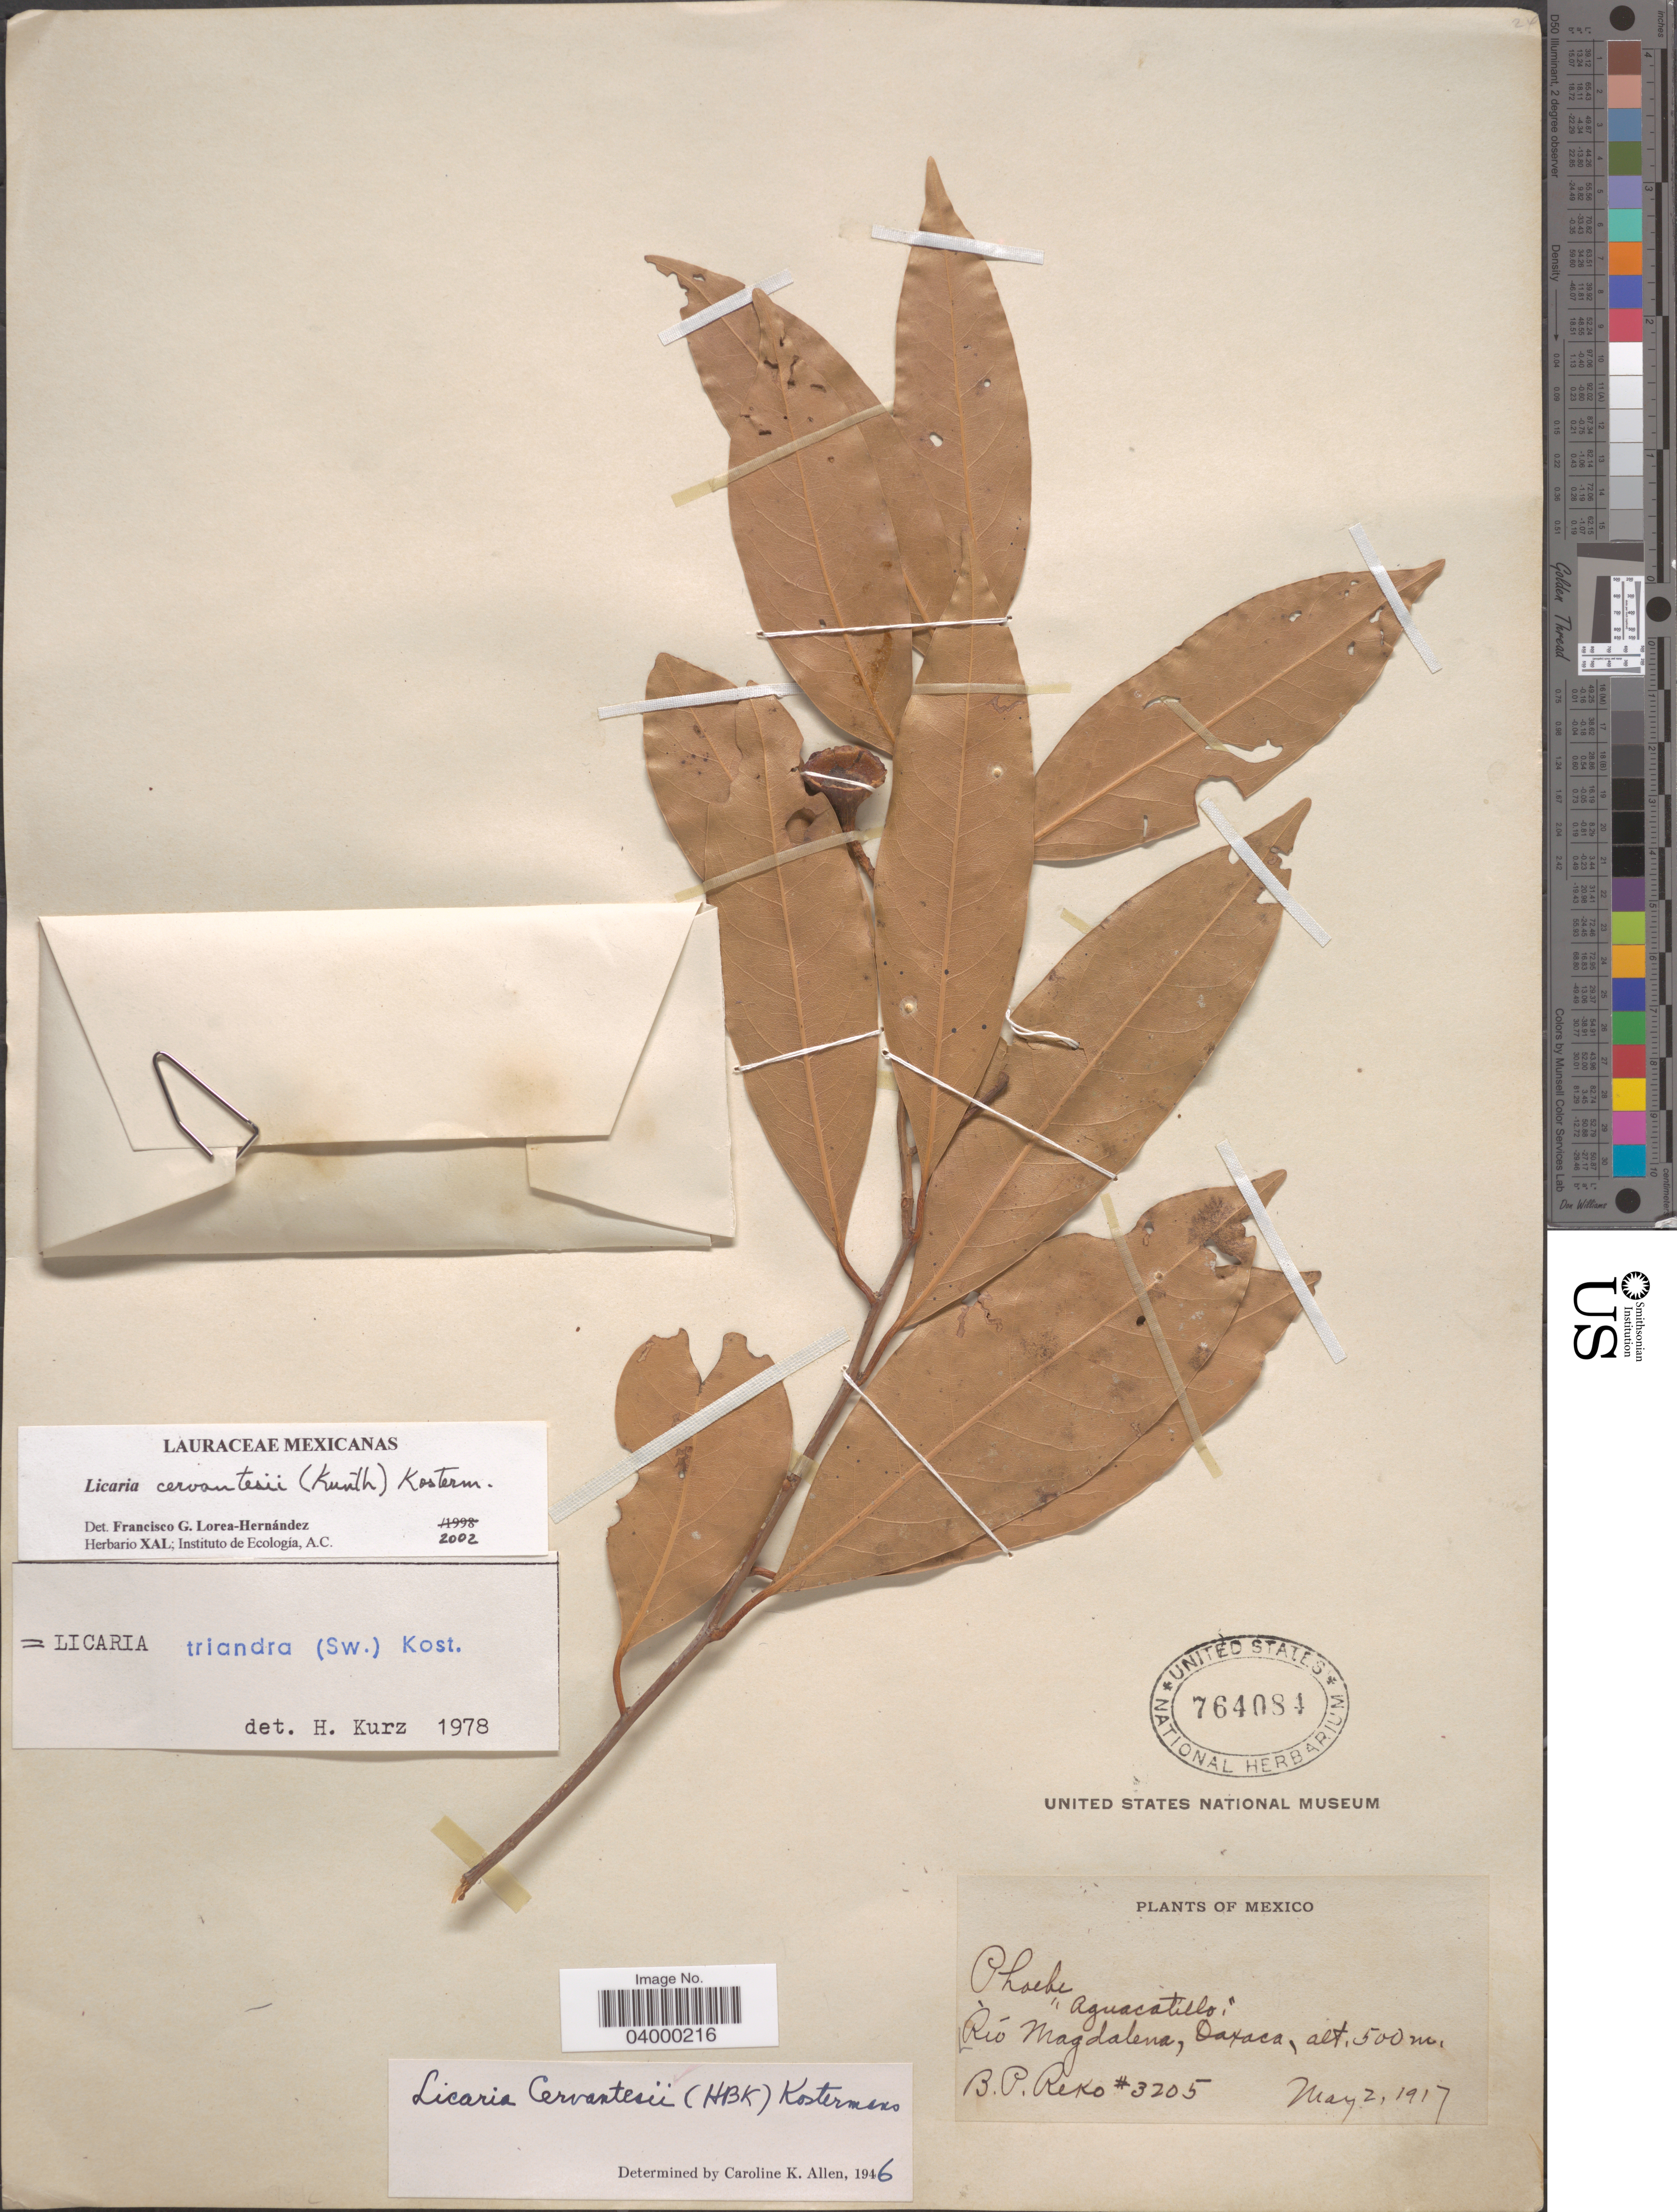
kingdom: Plantae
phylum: Tracheophyta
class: Magnoliopsida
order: Laurales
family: Lauraceae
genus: Licaria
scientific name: Licaria cervantesii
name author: (Kunth) Kosterm.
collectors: B. P. Reko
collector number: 3205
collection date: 1917-05-02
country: Mexico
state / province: Oaxaca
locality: Río Magdalena.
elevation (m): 500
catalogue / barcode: US 764084